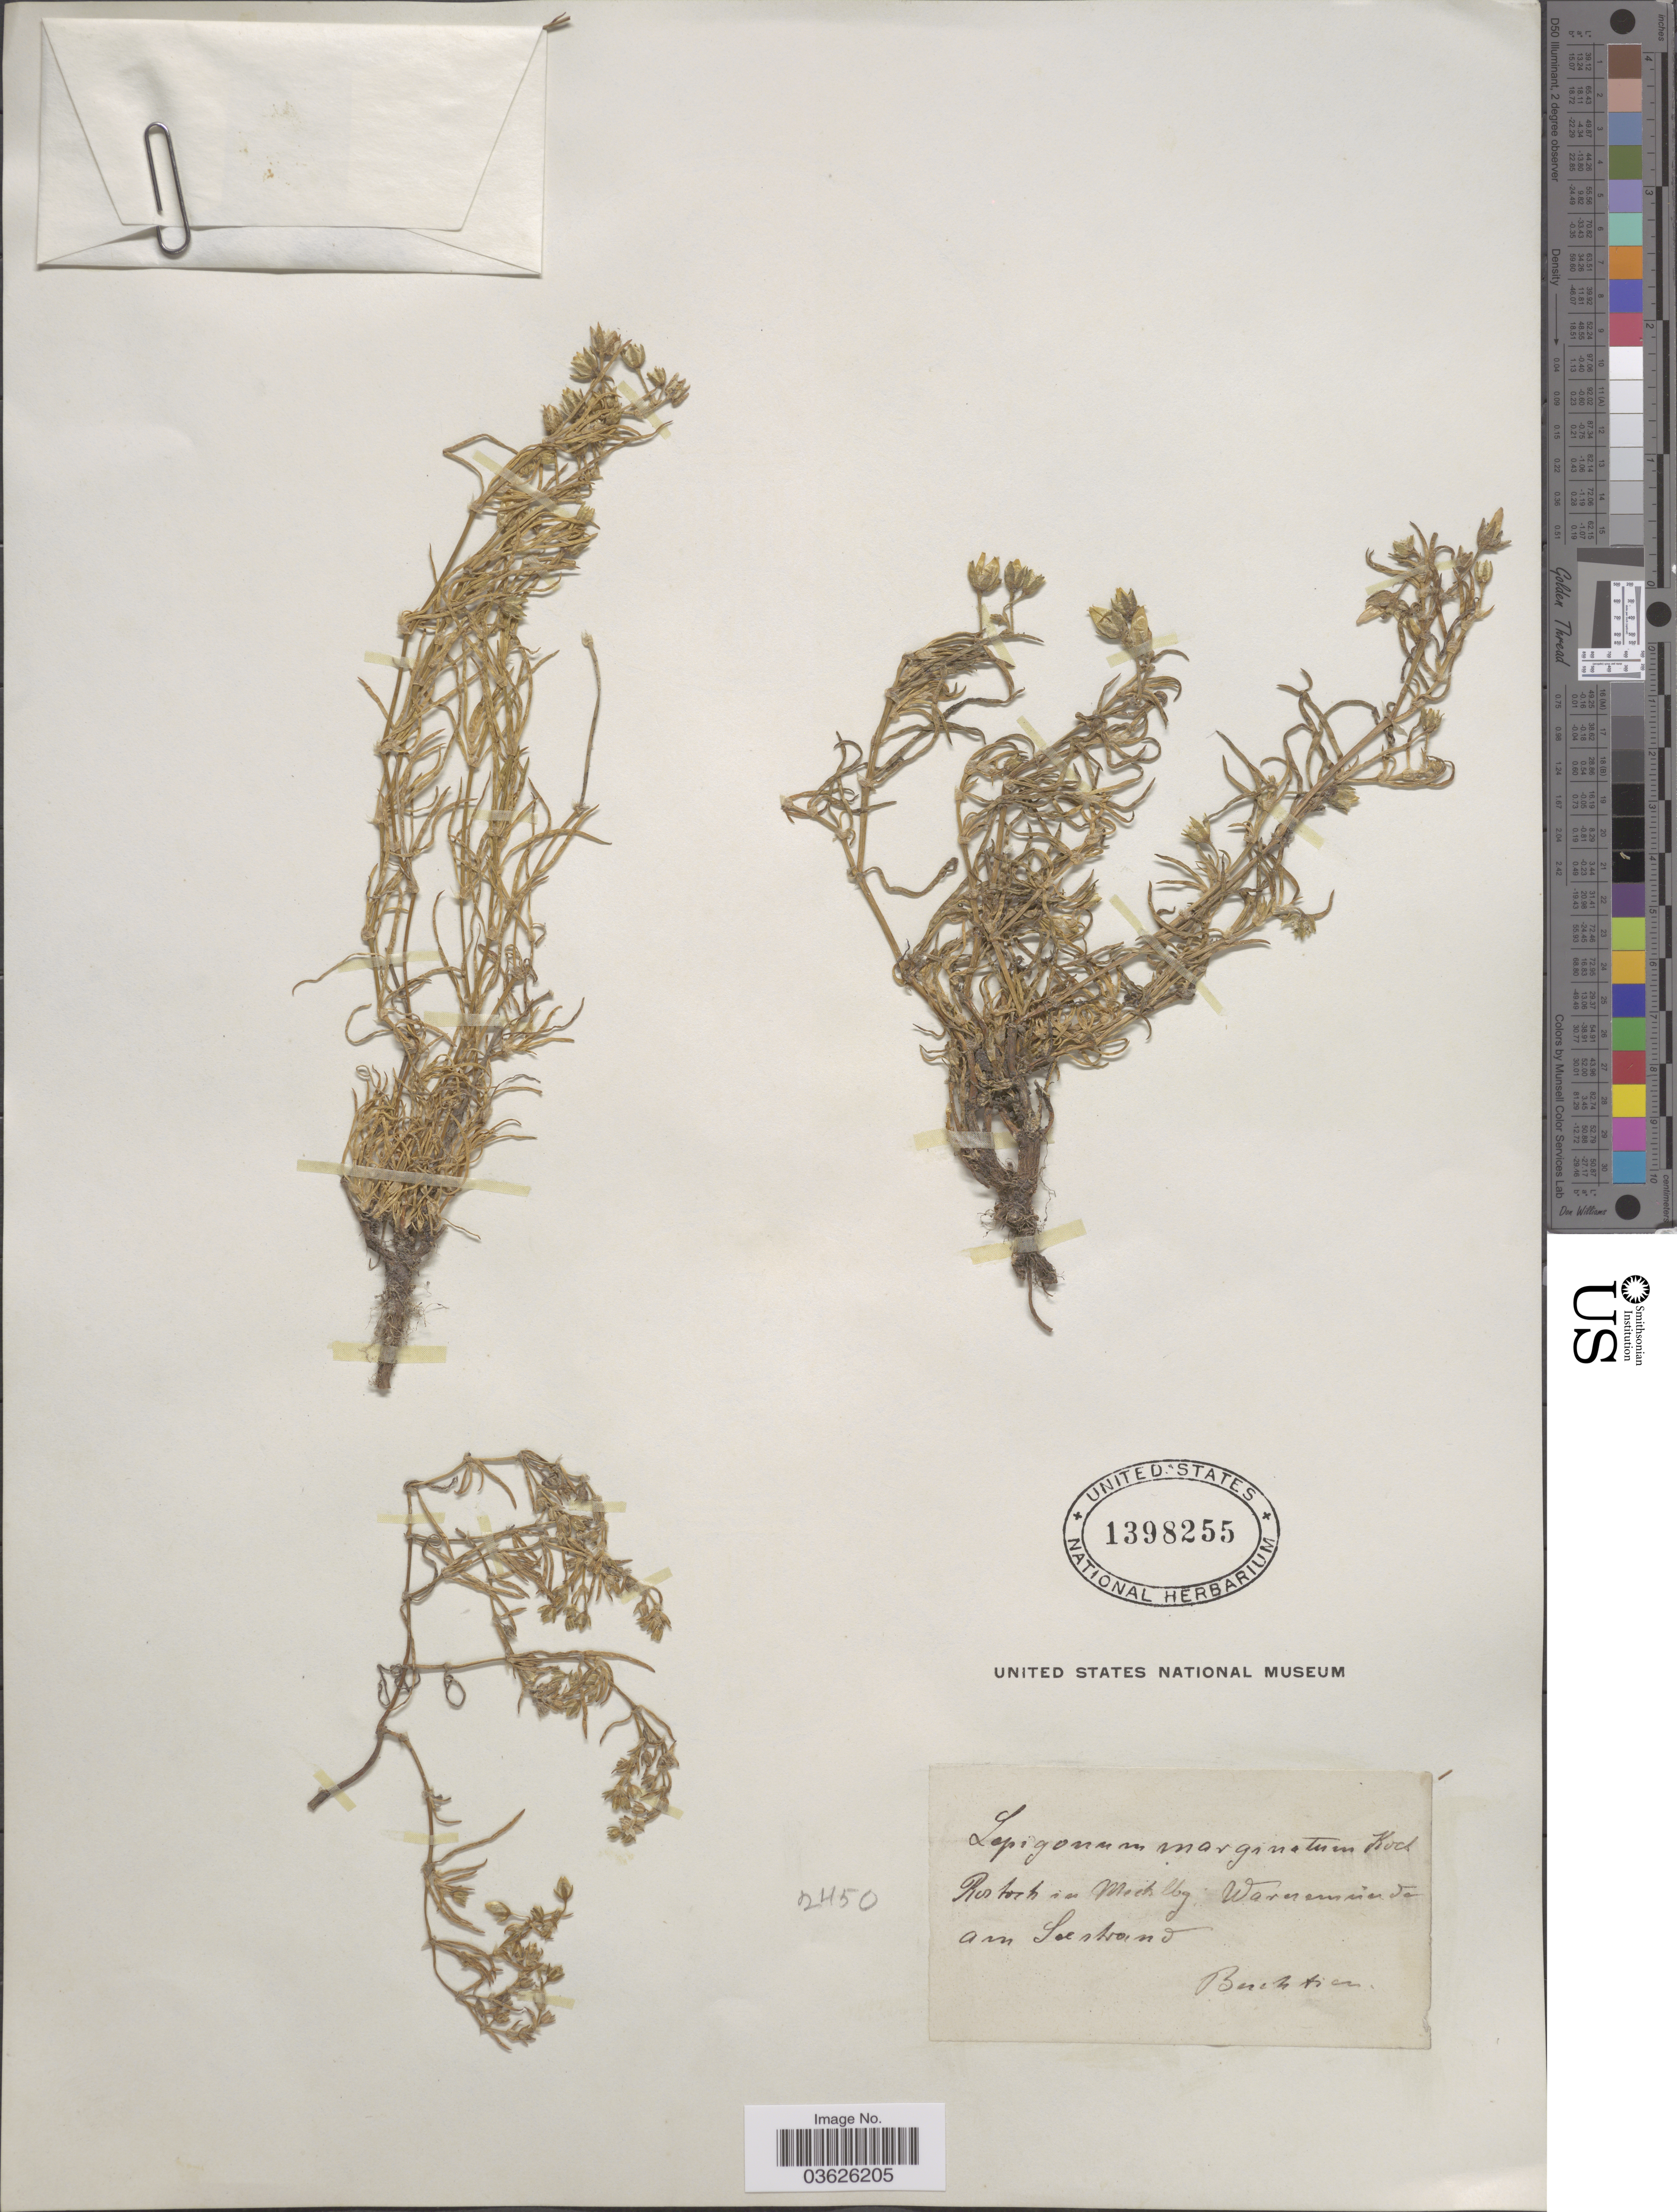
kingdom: Plantae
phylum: Tracheophyta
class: Magnoliopsida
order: Caryophyllales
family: Caryophyllaceae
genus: Tissa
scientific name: Tissa marginata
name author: A. Heller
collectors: Buchtien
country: Germany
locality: Rostock in Mecklenberg Warenmünde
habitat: Seestrand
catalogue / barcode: US 1398255